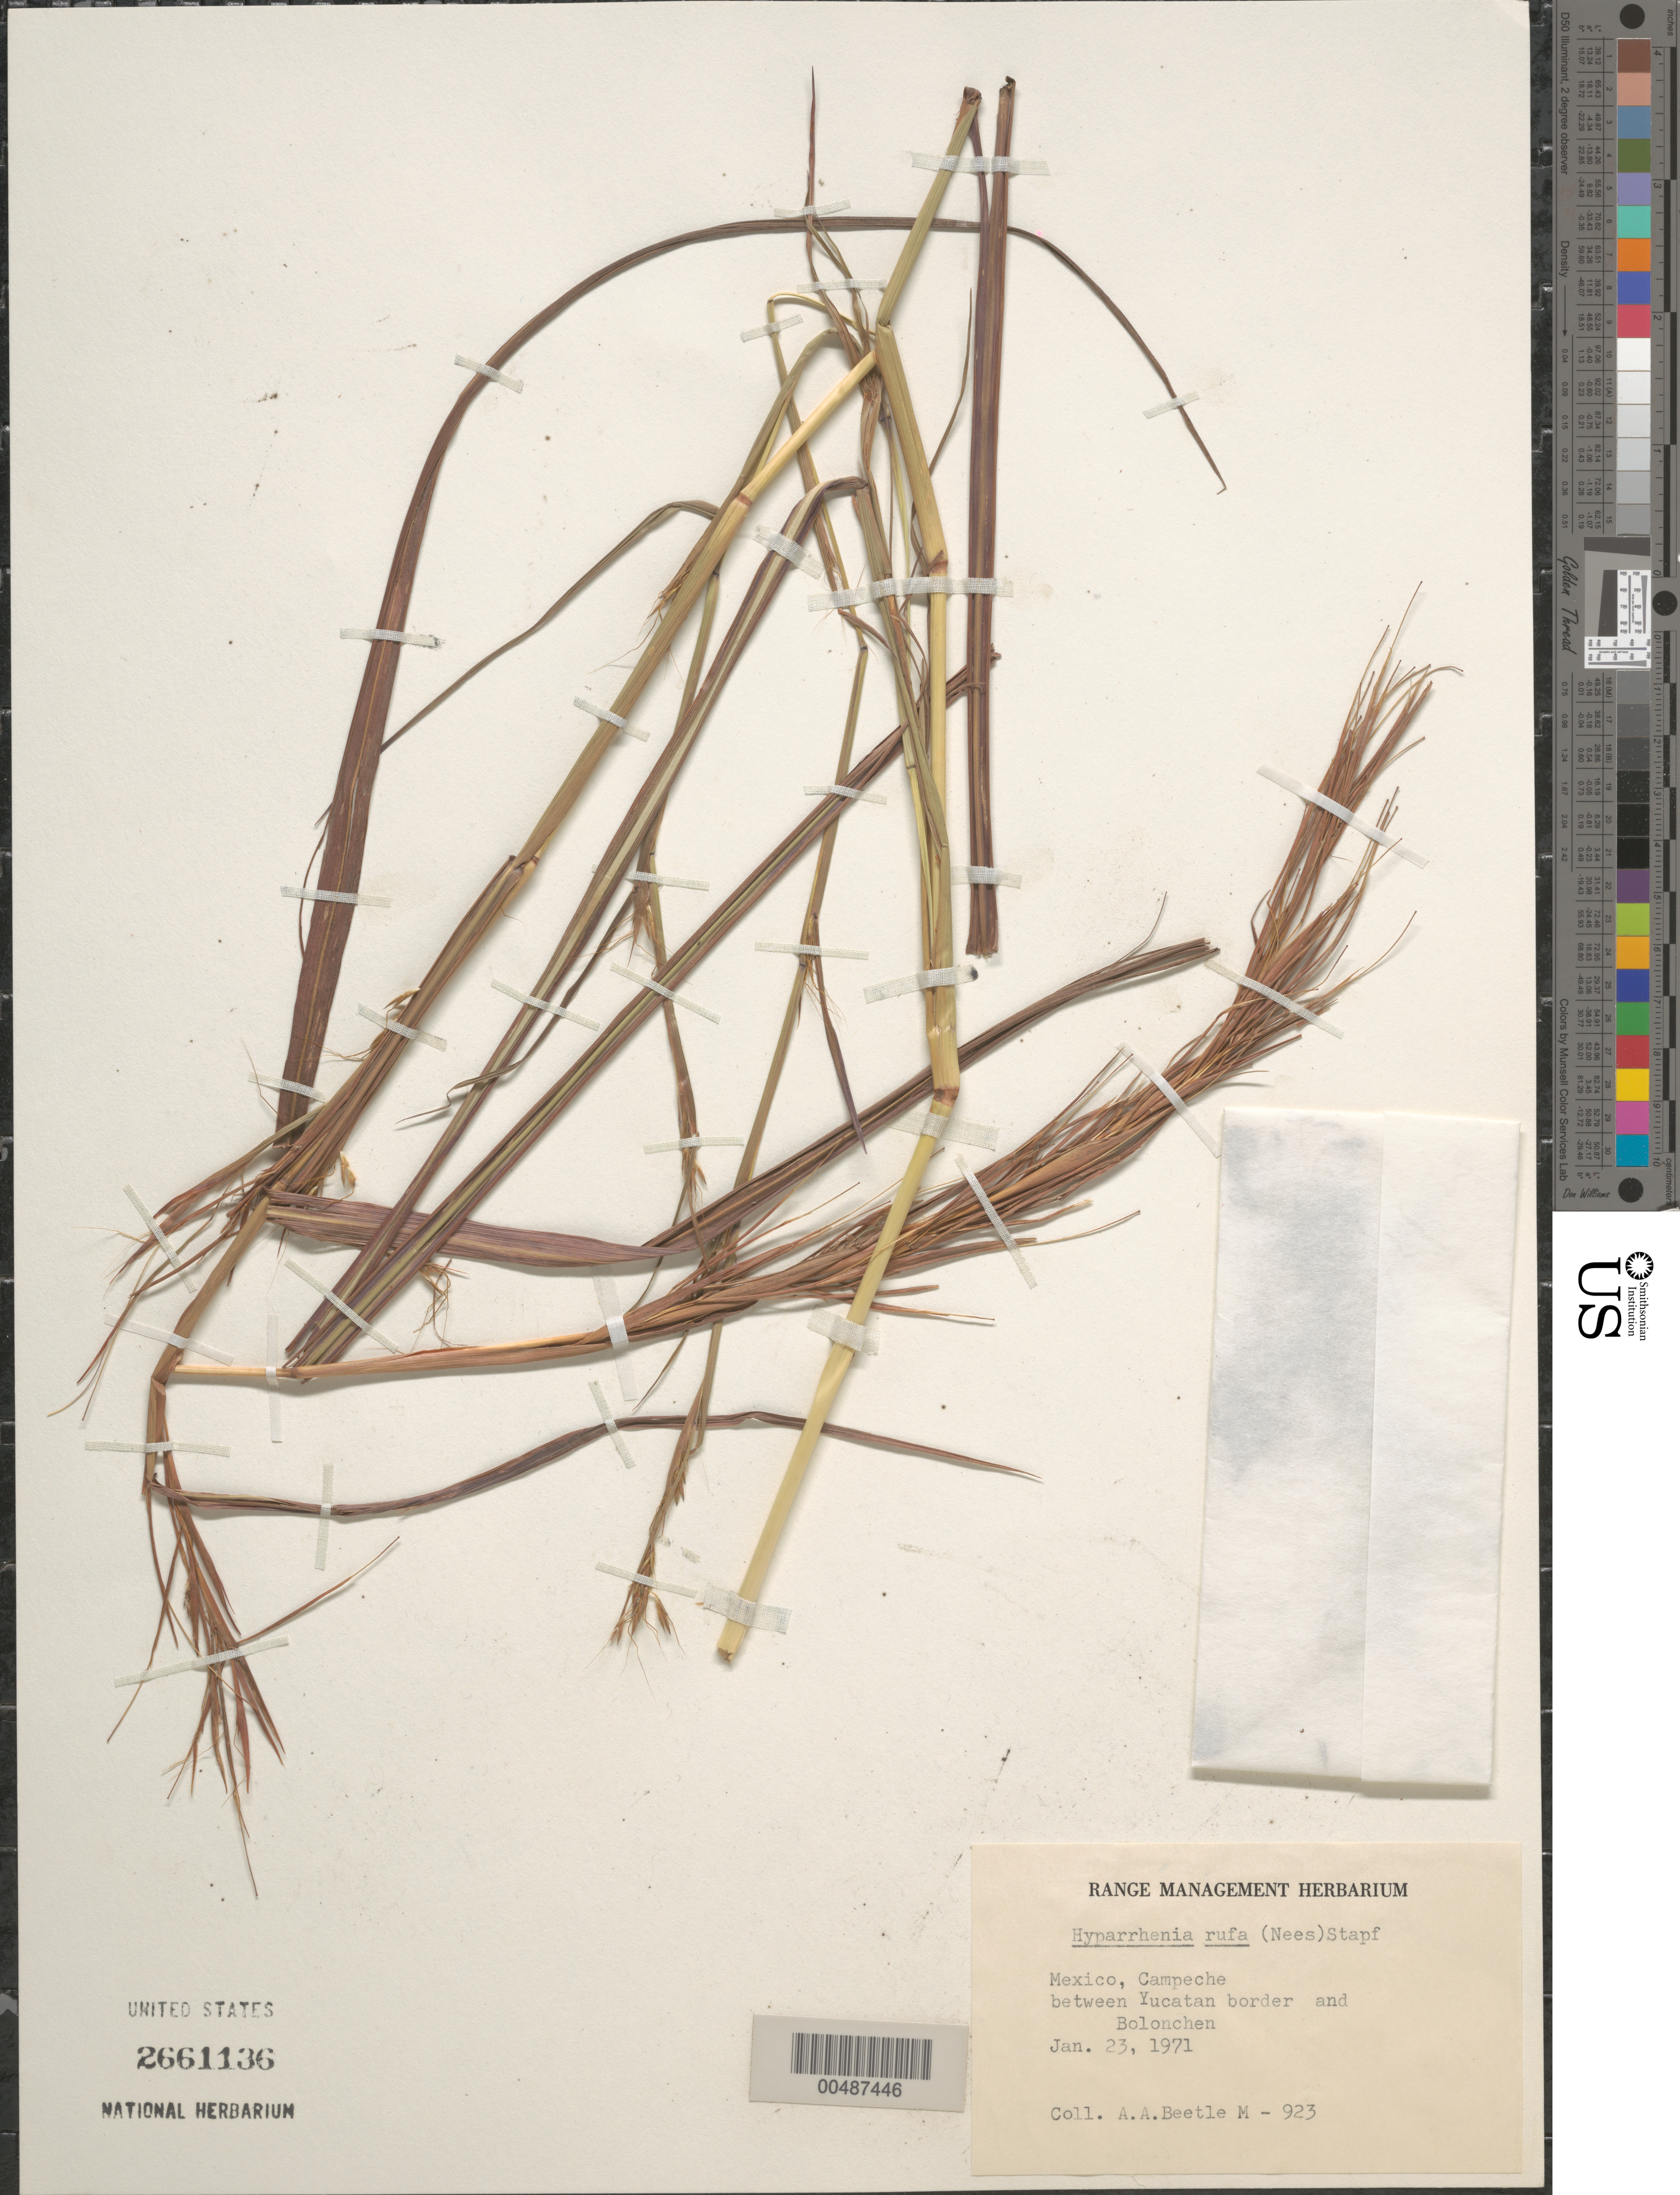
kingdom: Plantae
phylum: Tracheophyta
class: Liliopsida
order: Poales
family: Poaceae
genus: Hyparrhenia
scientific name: Hyparrhenia rufa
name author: (Nees) Stapf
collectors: A. A. Beetle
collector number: M-923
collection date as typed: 23 Jan 1971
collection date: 1971-01-23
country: Mexico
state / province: Chiapas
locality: Between Yucatan border & Bolonchen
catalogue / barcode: US 2661136